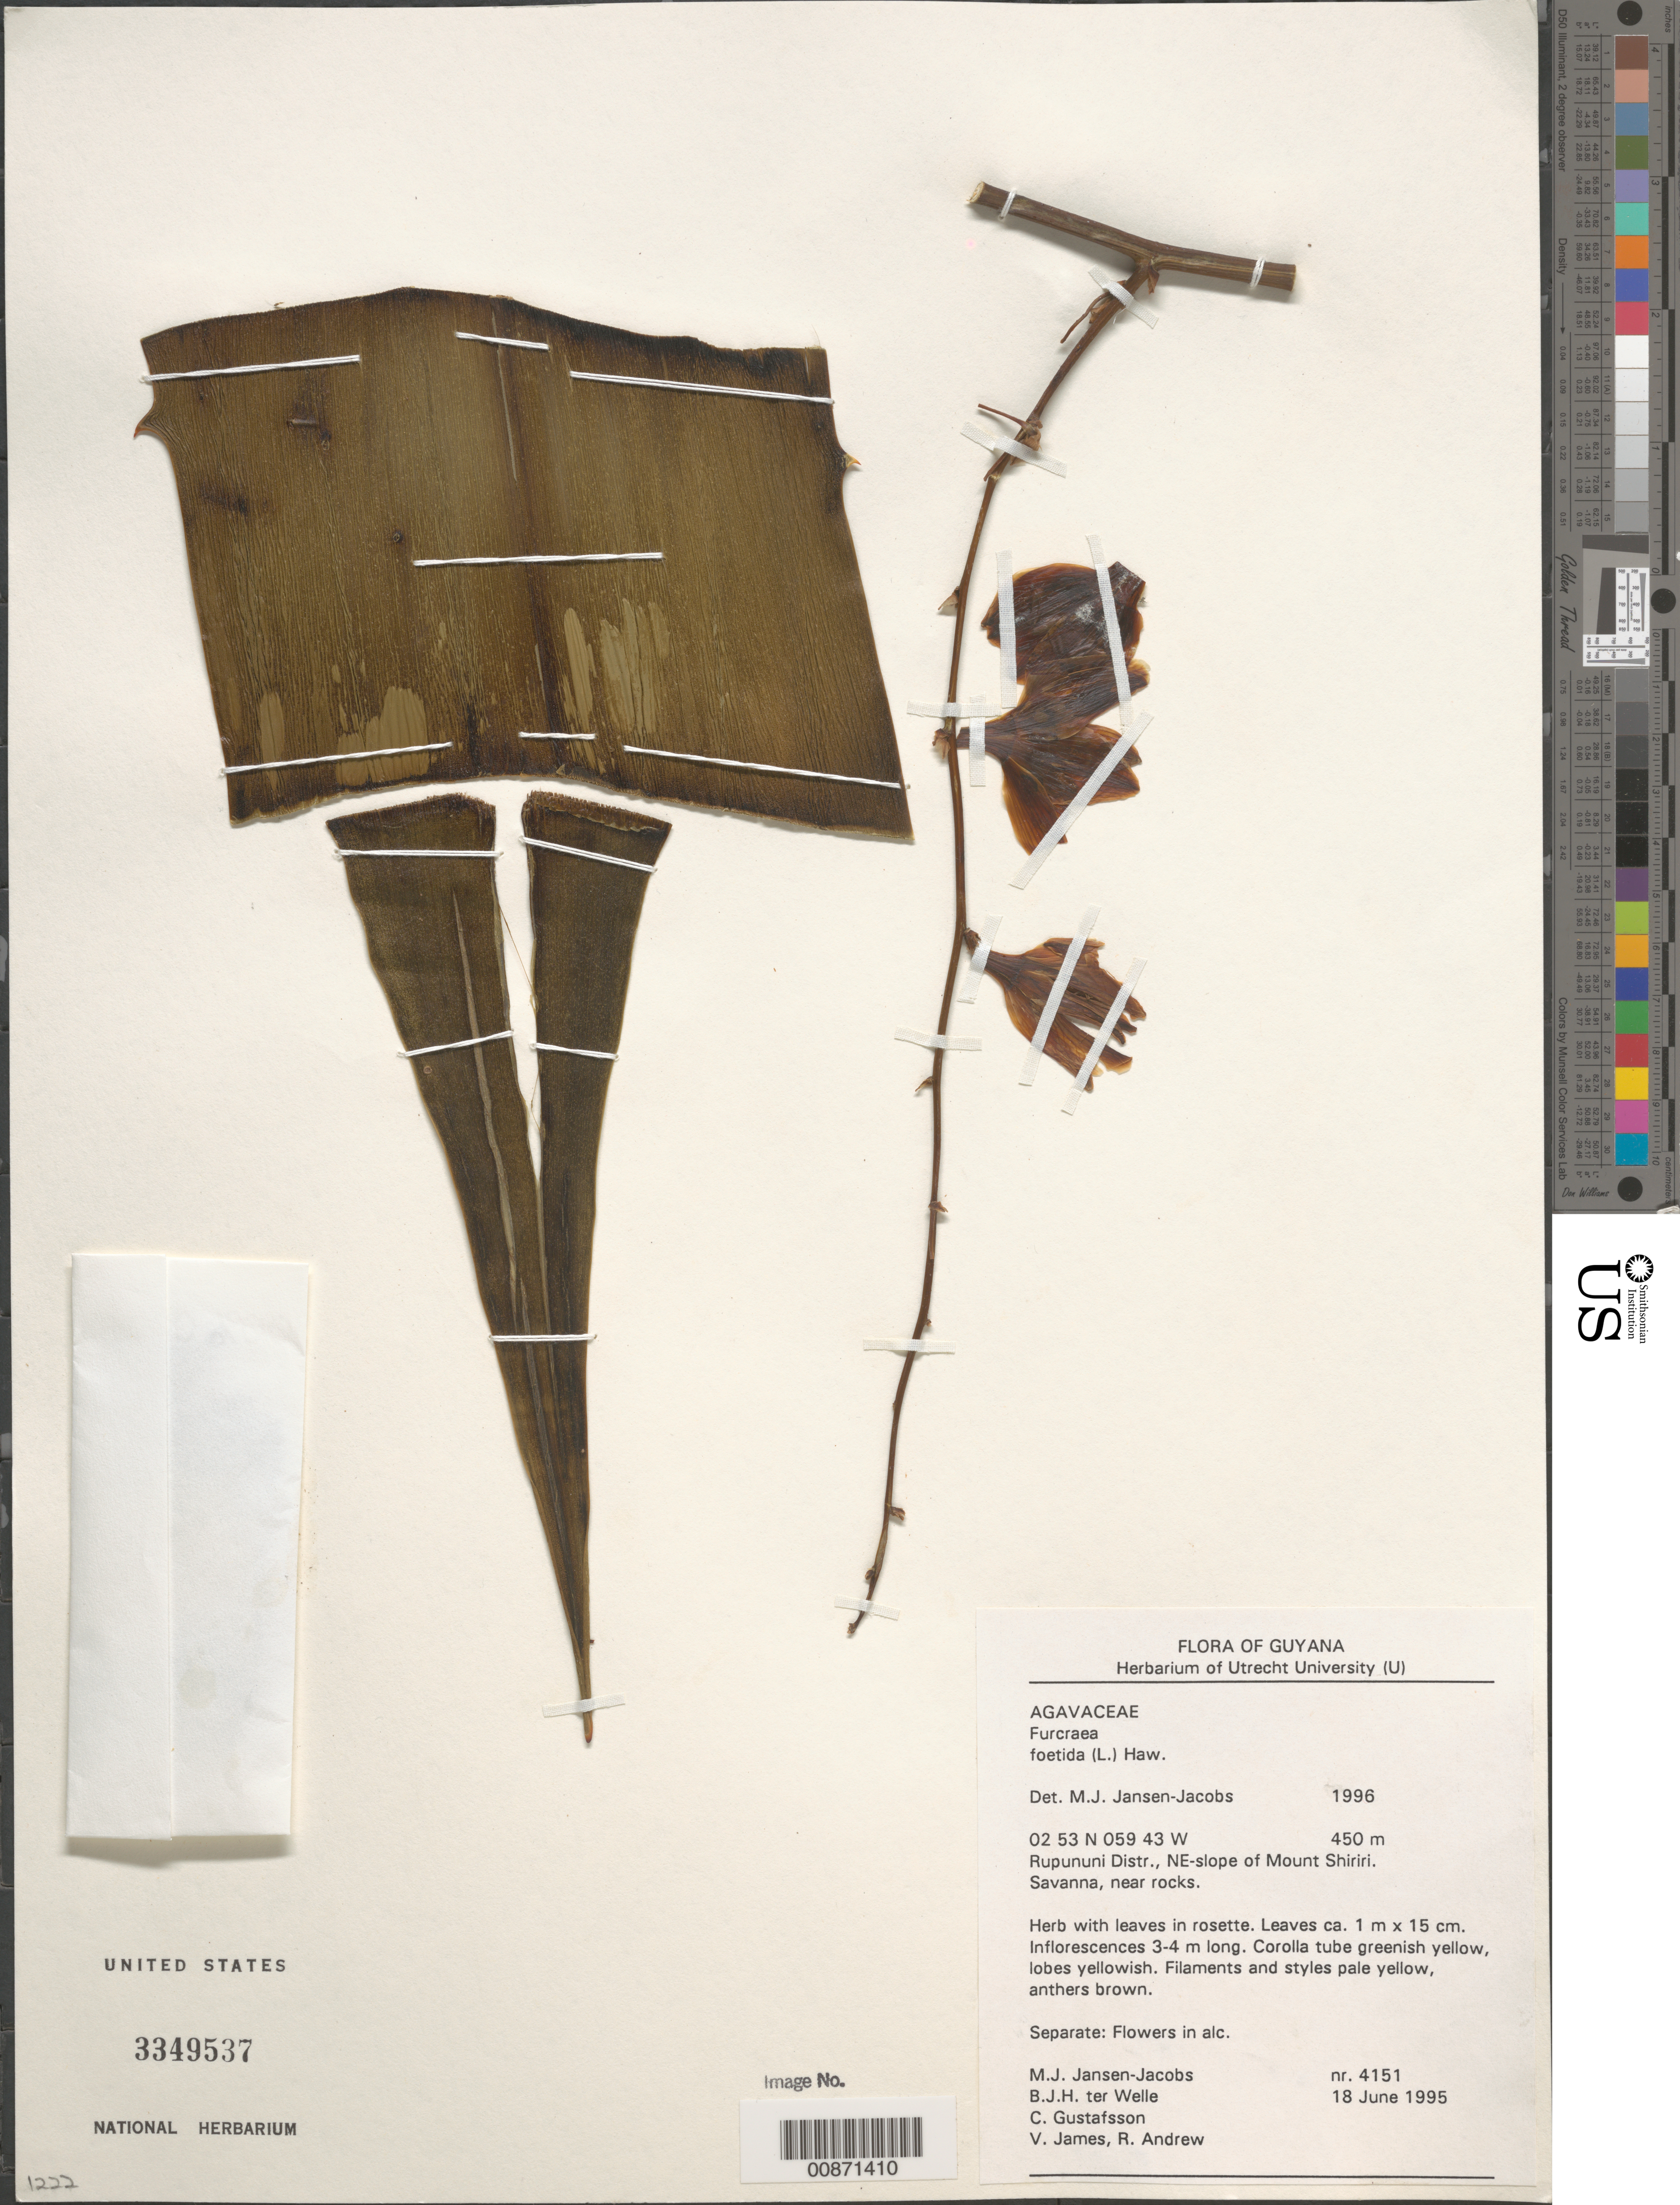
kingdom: Plantae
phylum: Tracheophyta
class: Liliopsida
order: Asparagales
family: Asparagaceae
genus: Furcraea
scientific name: Furcraea foetida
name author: (L.) Haw.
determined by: DeFilipps, R. A.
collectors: M. J. Jansen-Jacobs, B. Welle, C. G. Gustafsson, V. James & R. Andrew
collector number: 4151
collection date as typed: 18-Jun-95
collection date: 1995-06-18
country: Guyana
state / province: U. Takutu-U. Essequibo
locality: Mount Shiriri, NE slope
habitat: Savanna, near rocks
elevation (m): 450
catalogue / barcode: US 3349537